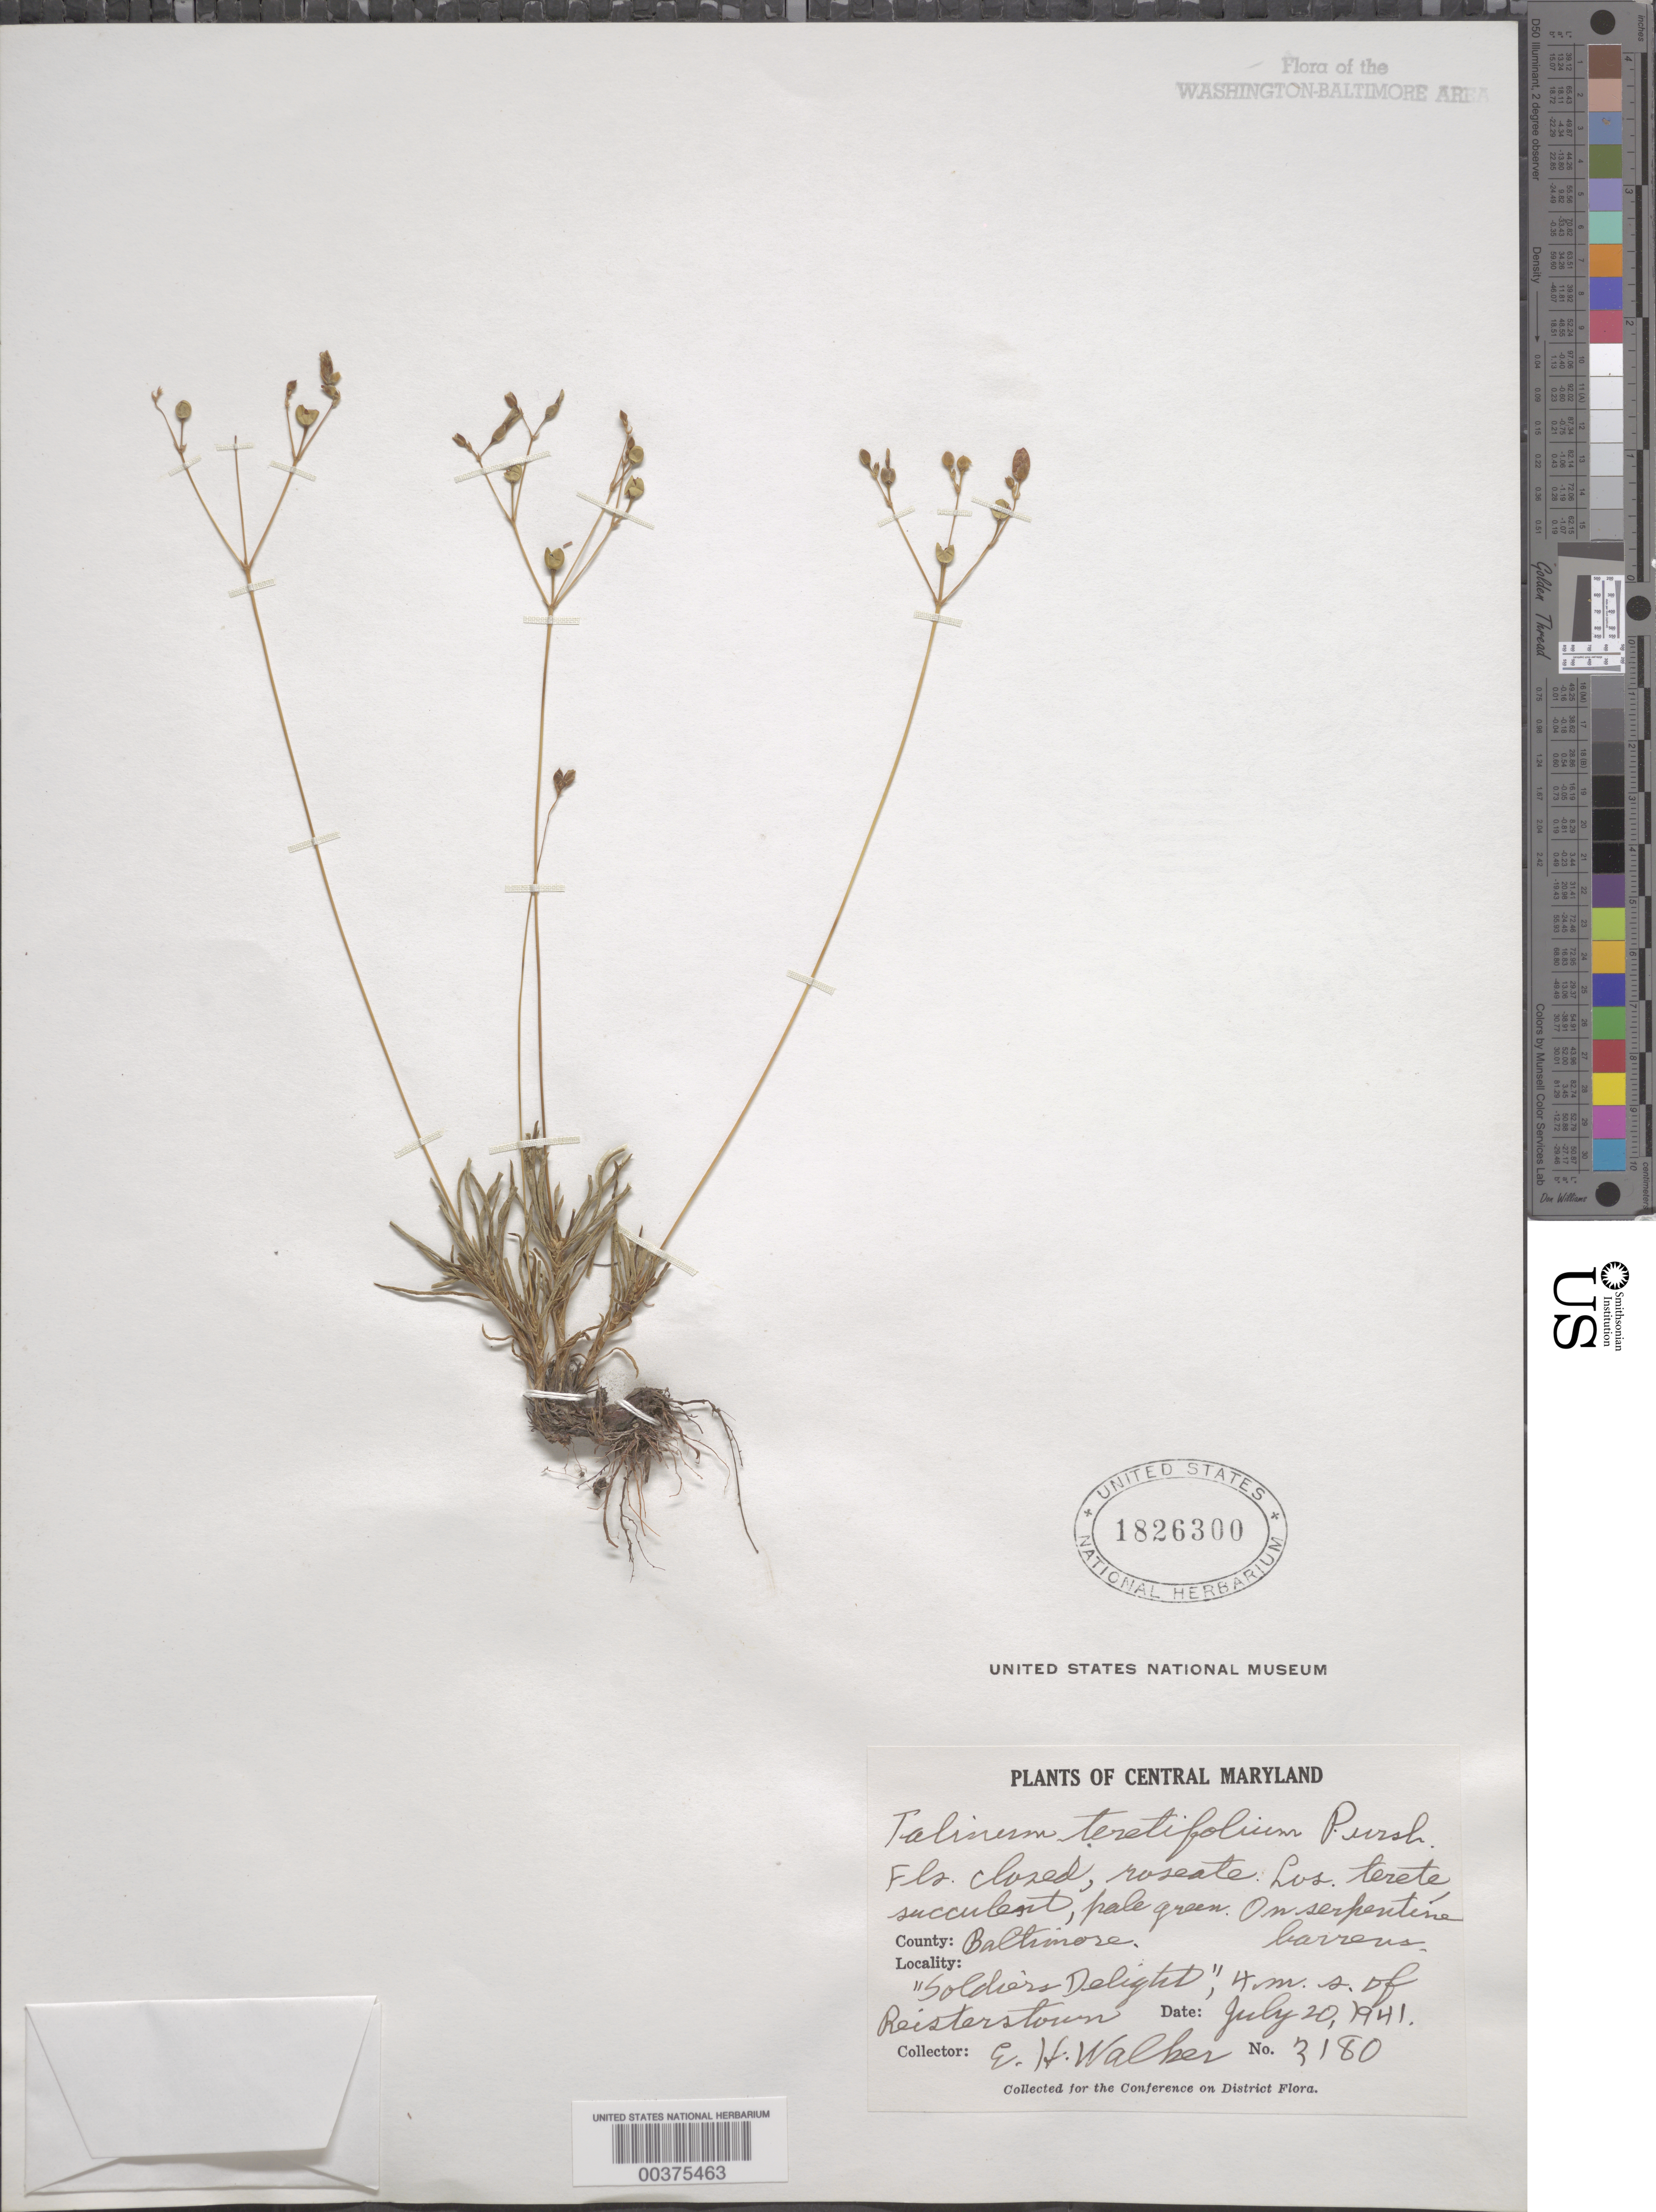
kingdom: Plantae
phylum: Tracheophyta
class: Magnoliopsida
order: Caryophyllales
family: Montiaceae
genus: Phemeranthus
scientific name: Phemeranthus teretifolius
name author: (Pursh) Raf.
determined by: Strong, Mark T., (BOT), Smithsonian Institution - National Museum of Natural History (UNITED STATES)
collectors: E. H. Walker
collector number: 3180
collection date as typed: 20 Jul 1941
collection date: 1941-07-20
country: United States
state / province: Maryland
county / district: Baltimore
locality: Soldiers Delight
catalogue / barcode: US 1826300